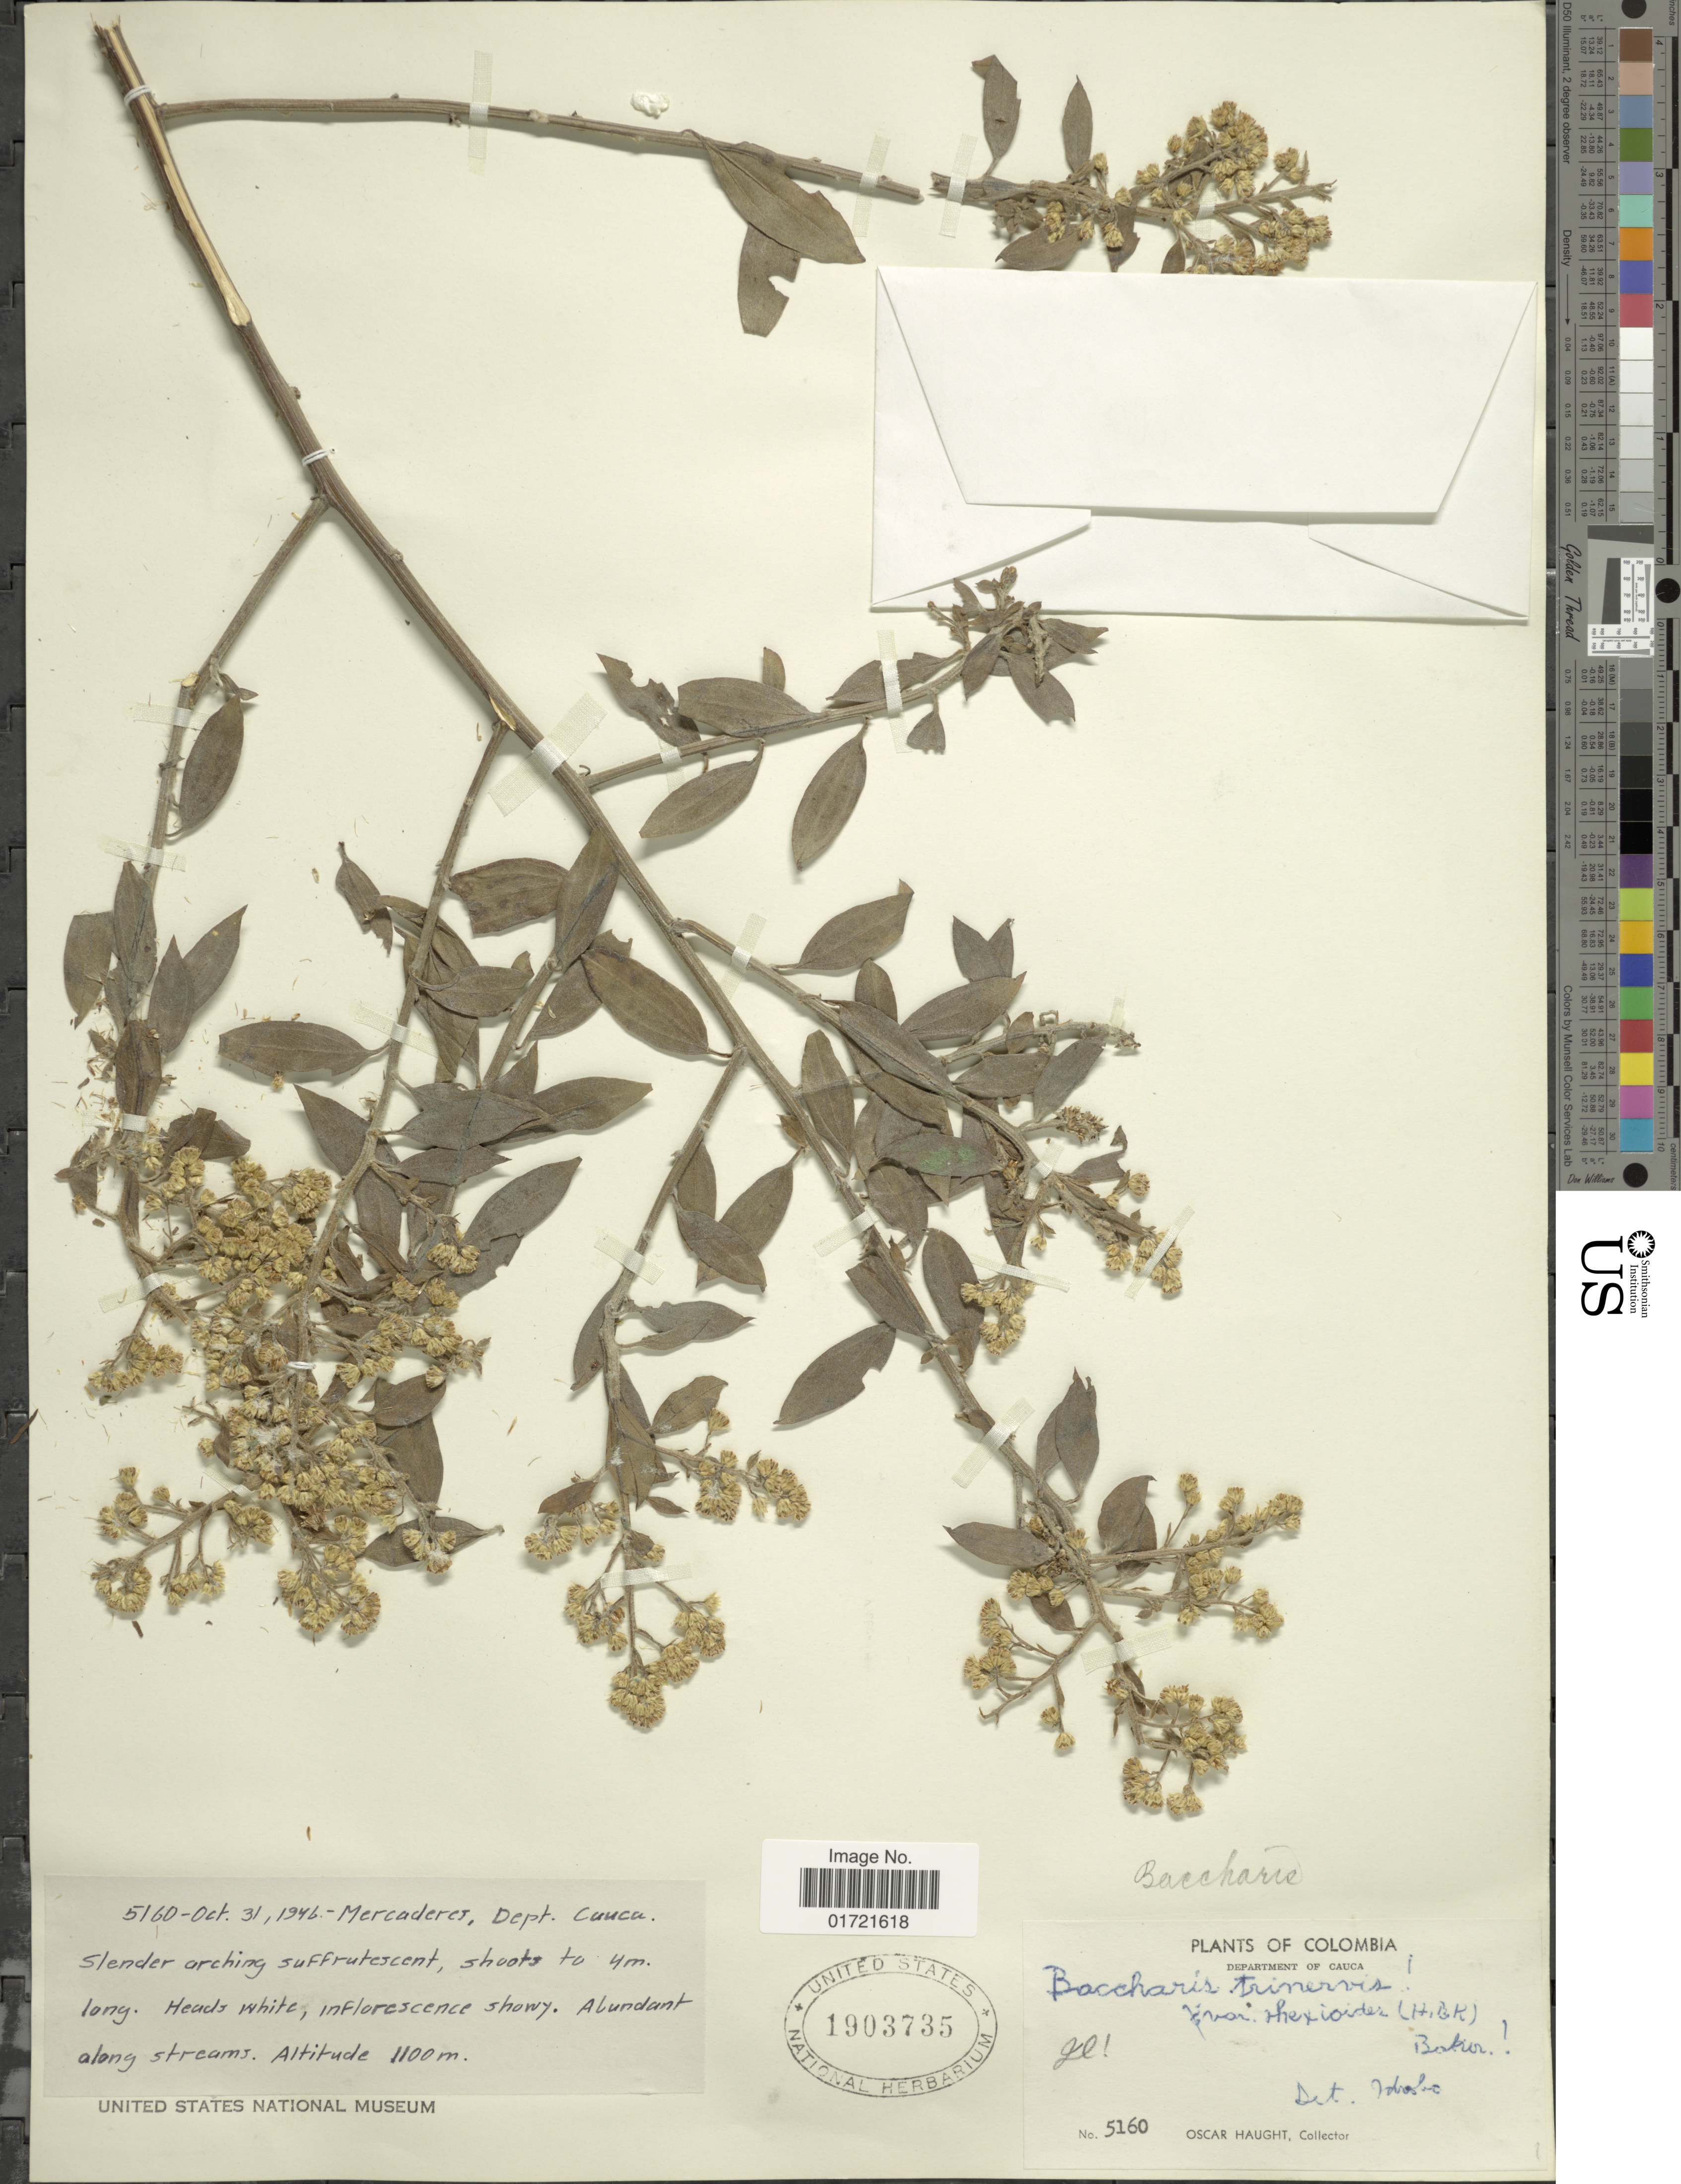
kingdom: Plantae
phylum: Tracheophyta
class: Magnoliopsida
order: Asterales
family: Asteraceae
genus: Baccharis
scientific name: Baccharis trinervis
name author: (Lam.) Pers.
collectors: O. L. Haught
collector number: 5160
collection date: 1946-10-31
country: Colombia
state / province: Cauca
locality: Department of Cauca, Mercadres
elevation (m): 1100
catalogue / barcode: US 1903735